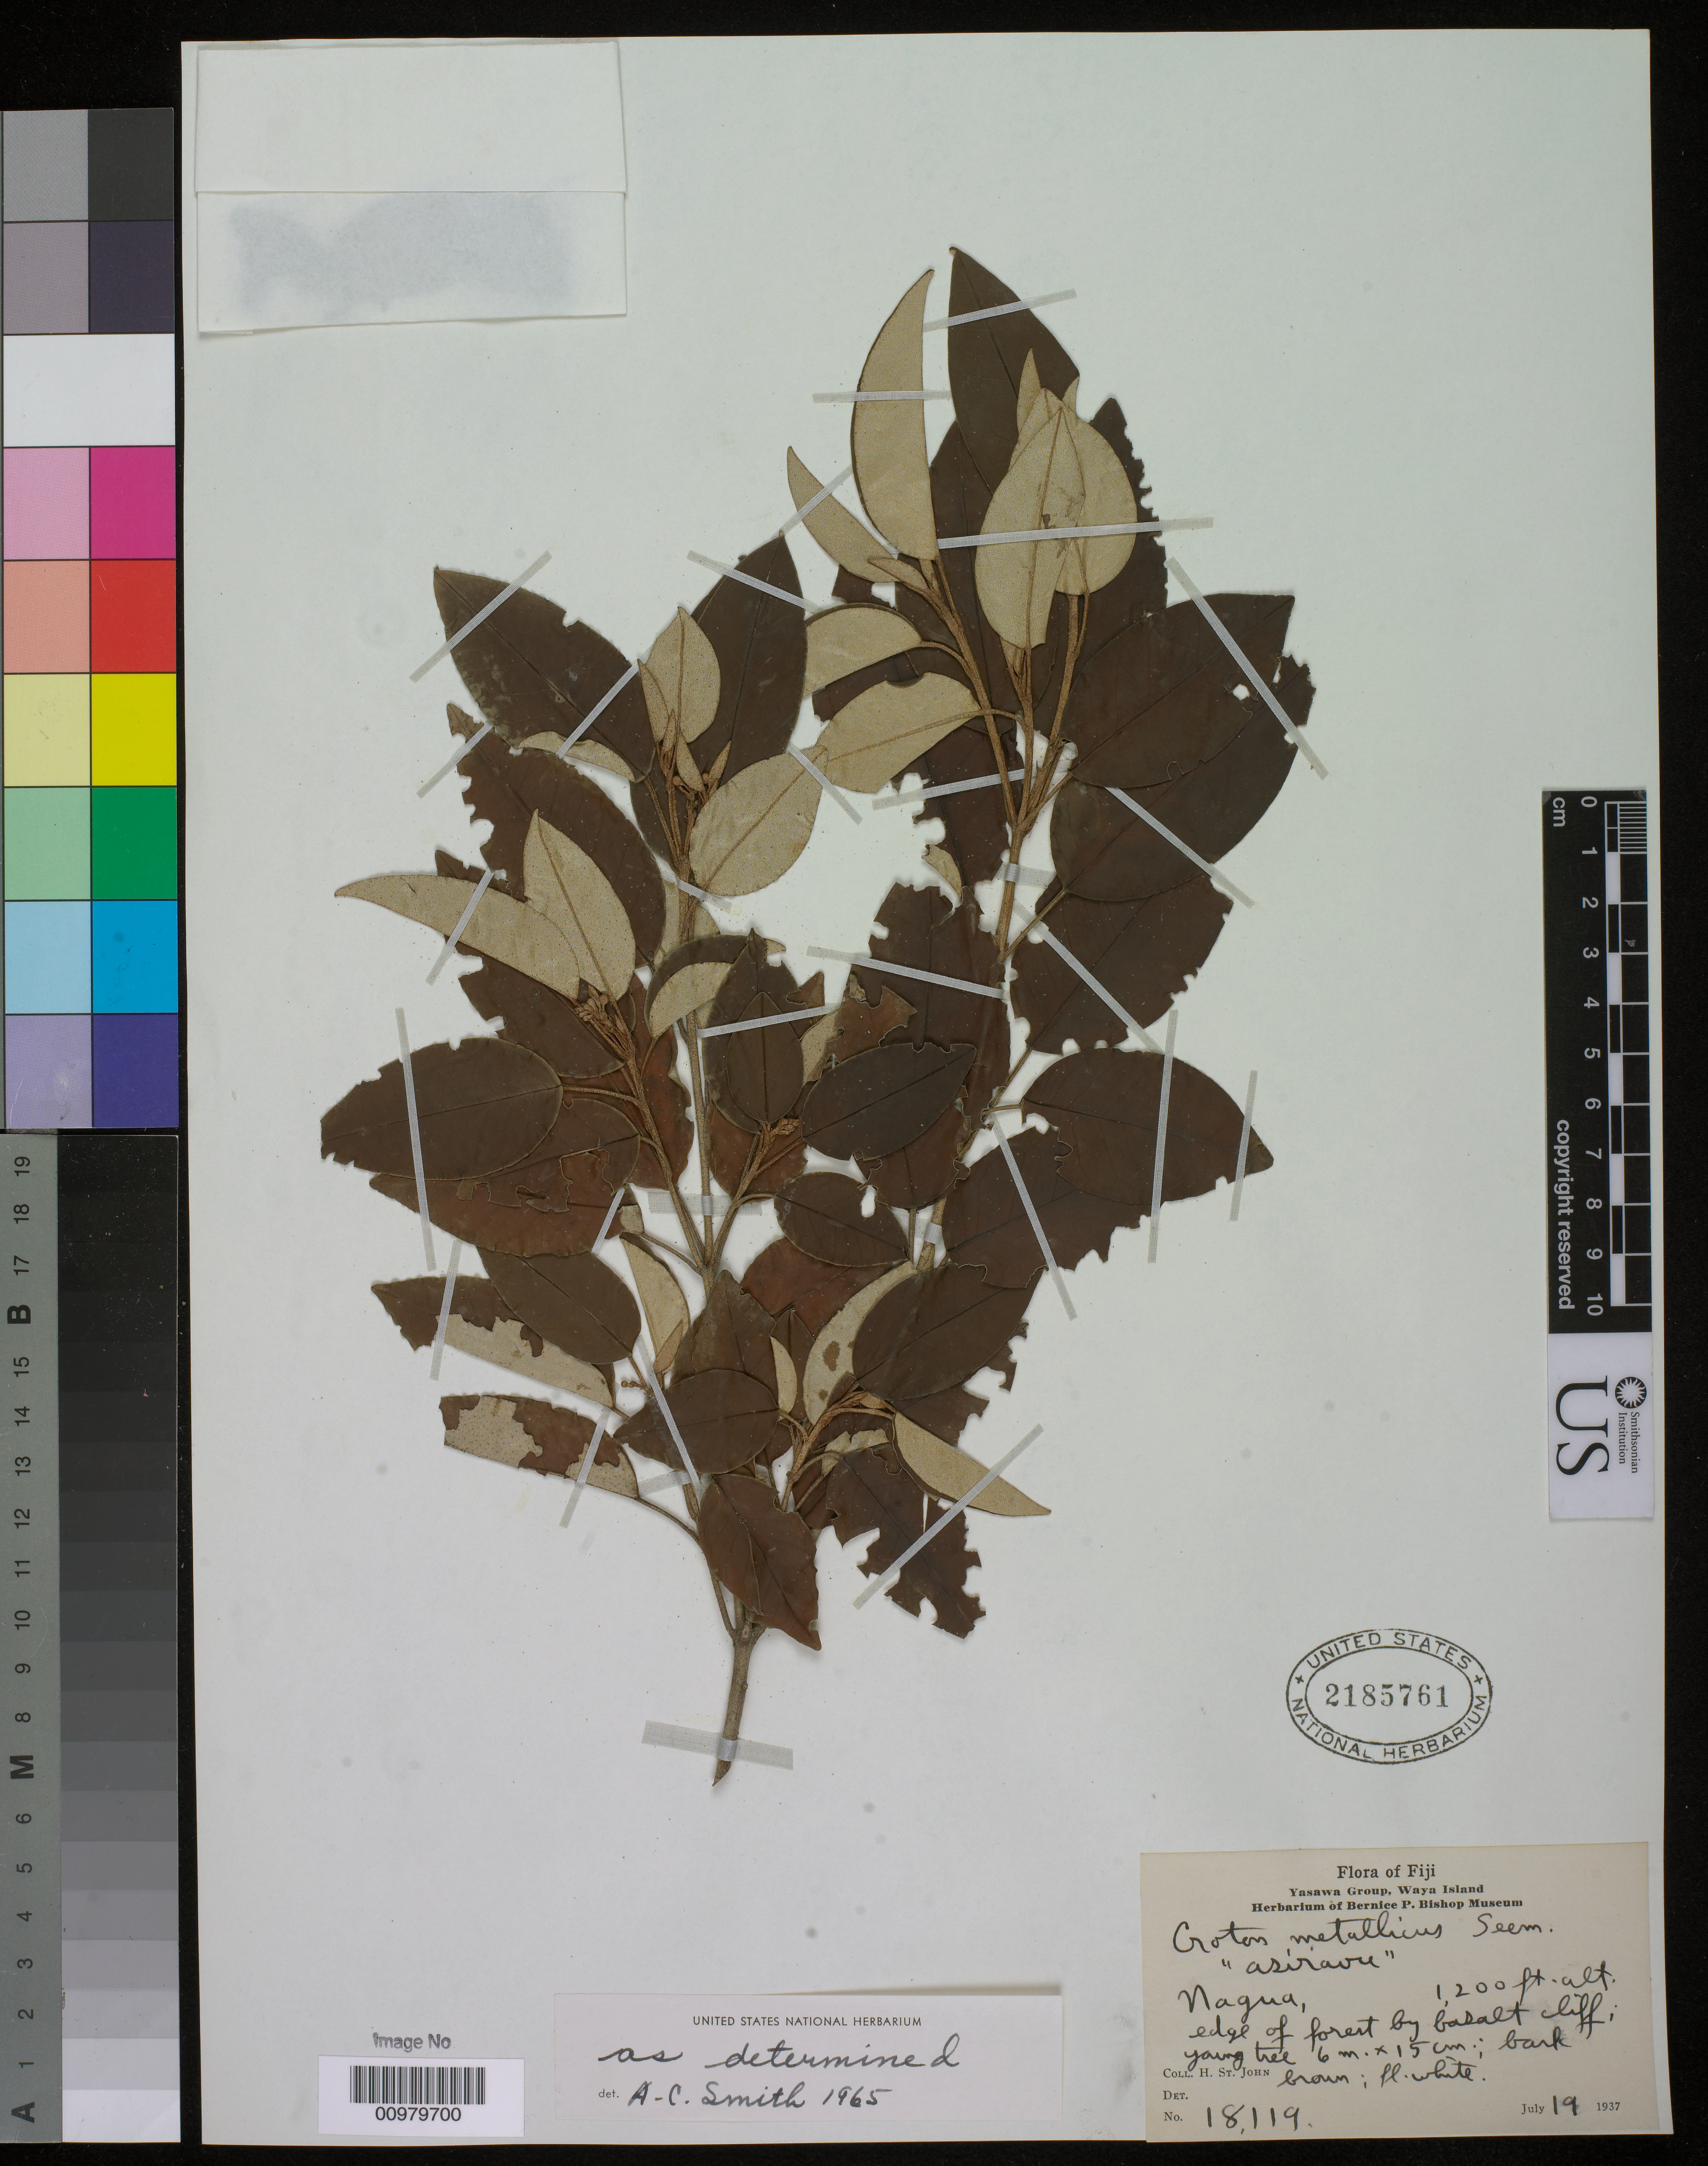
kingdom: Plantae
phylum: Tracheophyta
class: Magnoliopsida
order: Malpighiales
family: Euphorbiaceae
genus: Croton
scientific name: Croton metallicus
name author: Müll. Arg.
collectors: H. St. John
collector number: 18119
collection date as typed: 19 Jul 1937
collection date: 1937-07-19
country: Fiji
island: Waya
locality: Nagua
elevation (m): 366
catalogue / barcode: US 2185761